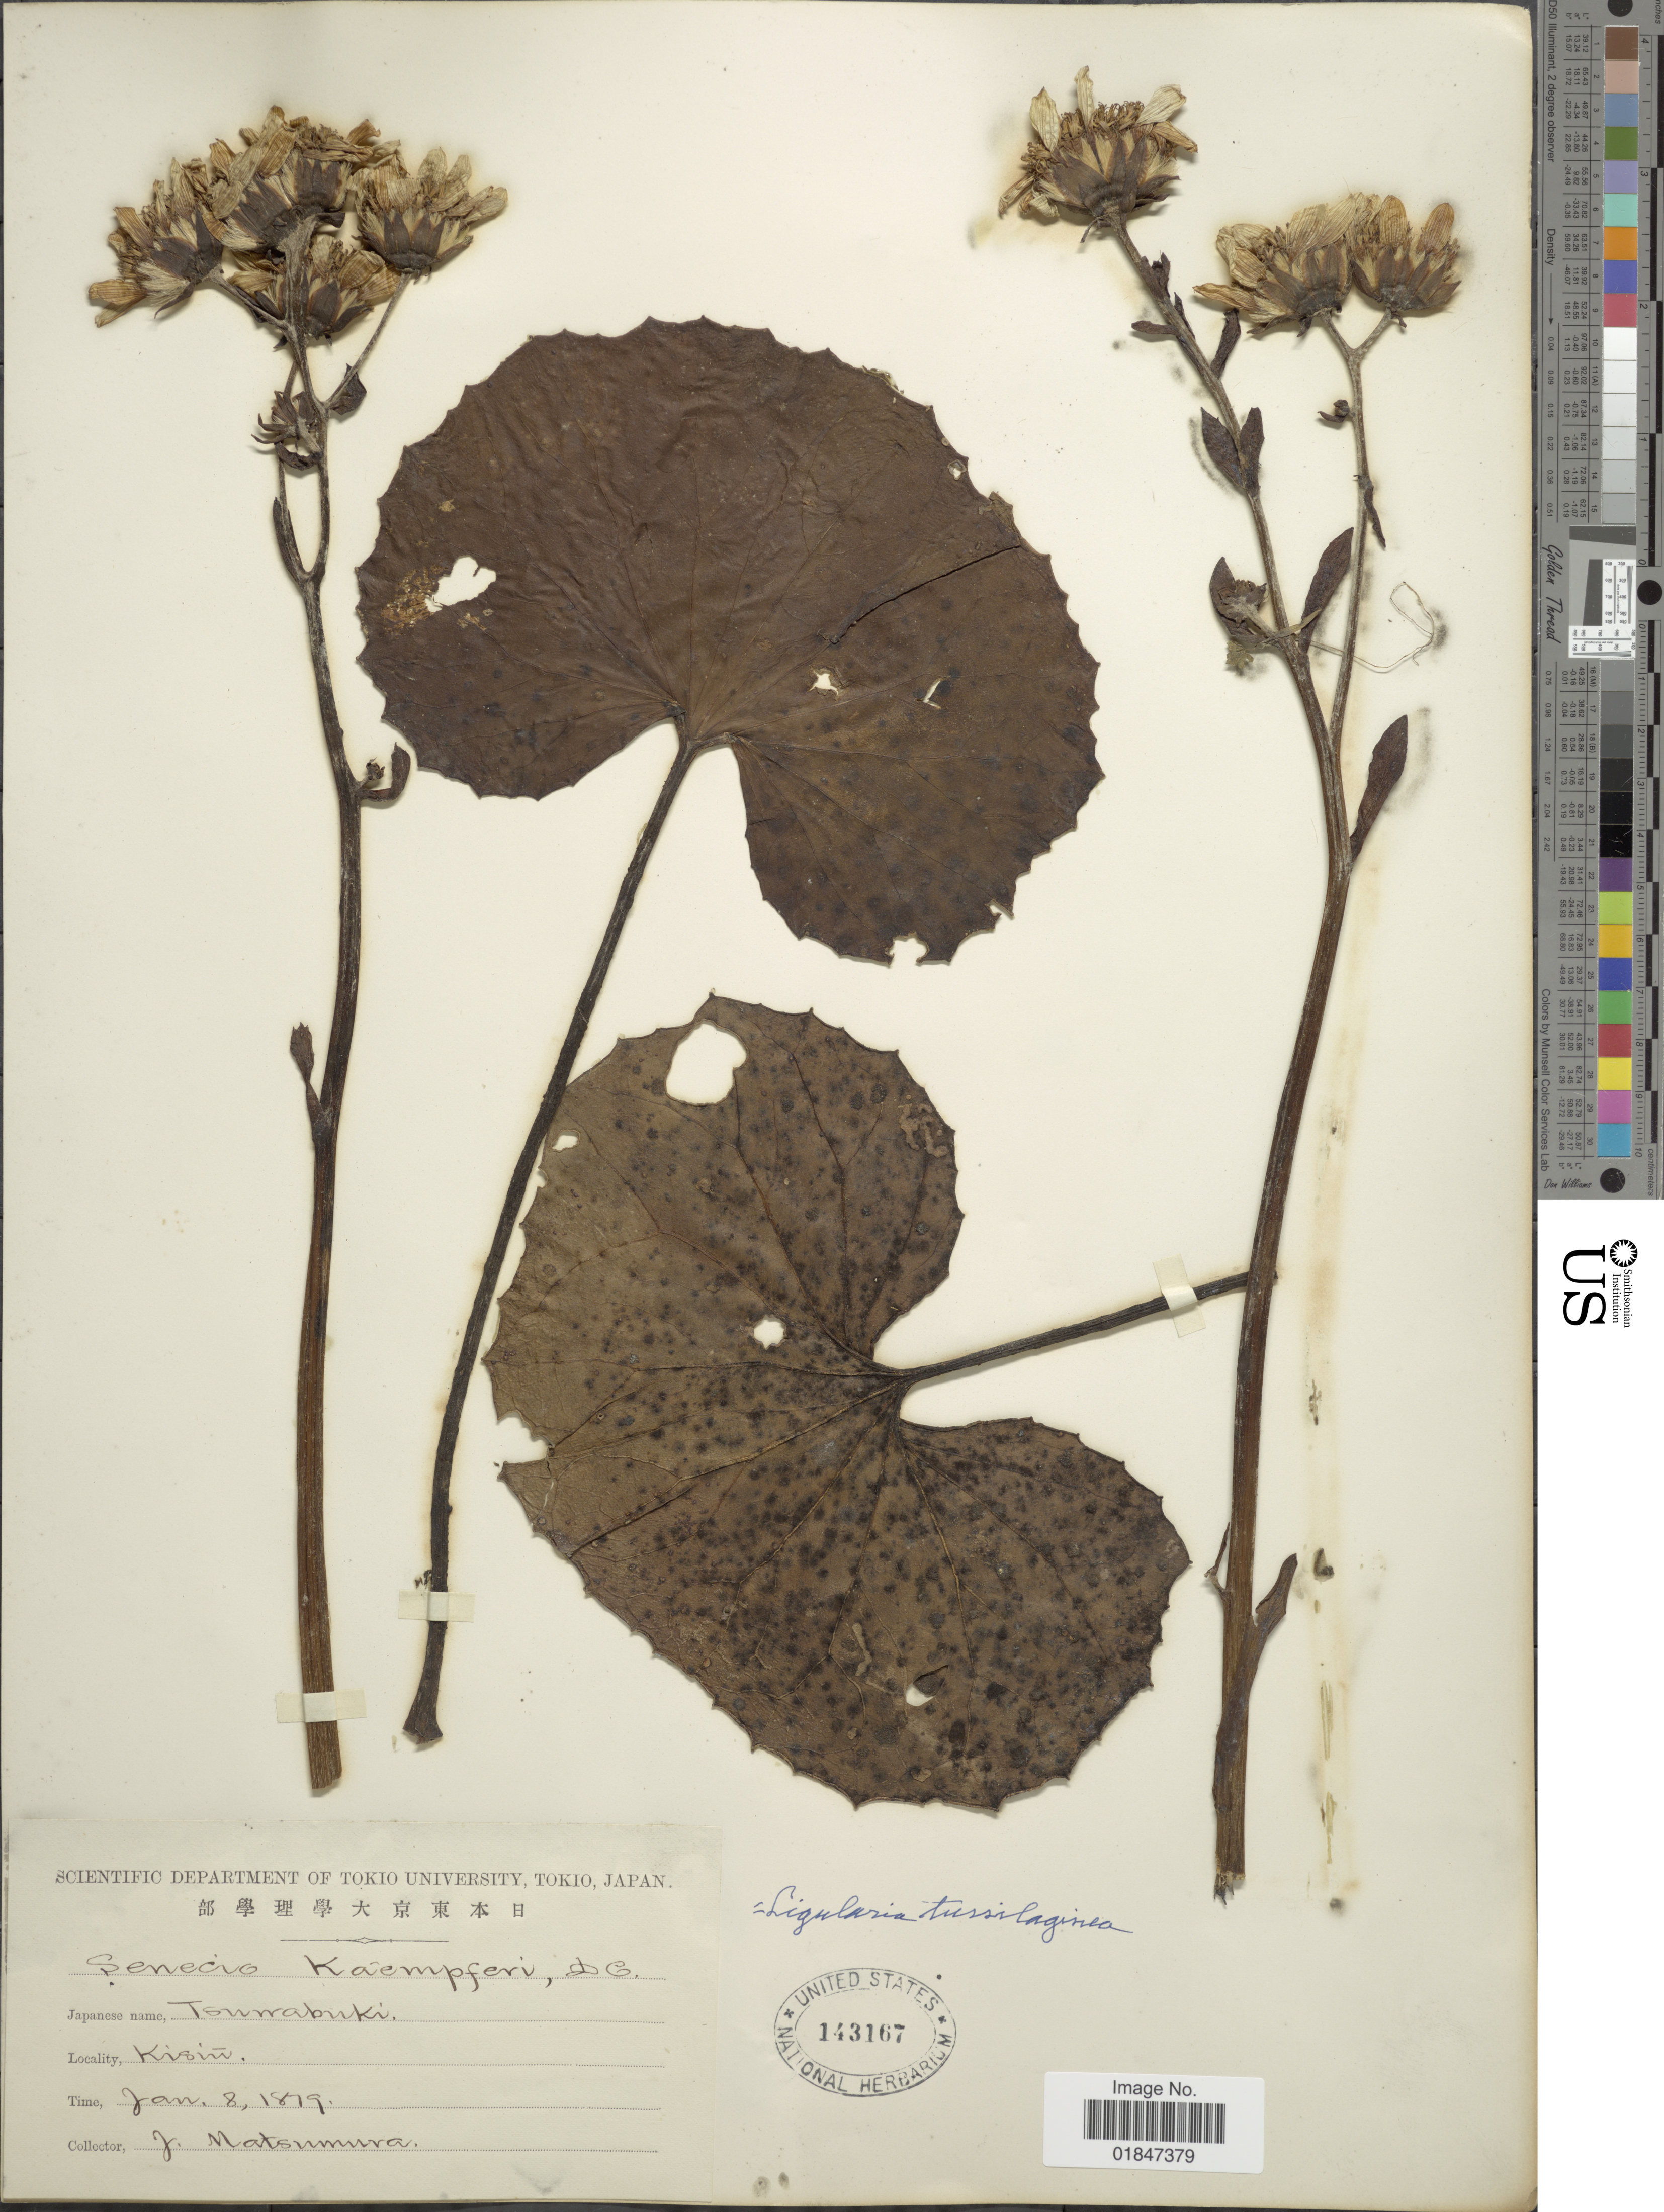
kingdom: Plantae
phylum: Tracheophyta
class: Magnoliopsida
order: Asterales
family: Asteraceae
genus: Farfugium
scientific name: Farfugium japonicum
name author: (L.) Kitam.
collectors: J. Matsumura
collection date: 1879-01-08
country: Japan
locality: Kisiu.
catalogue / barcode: US 143167